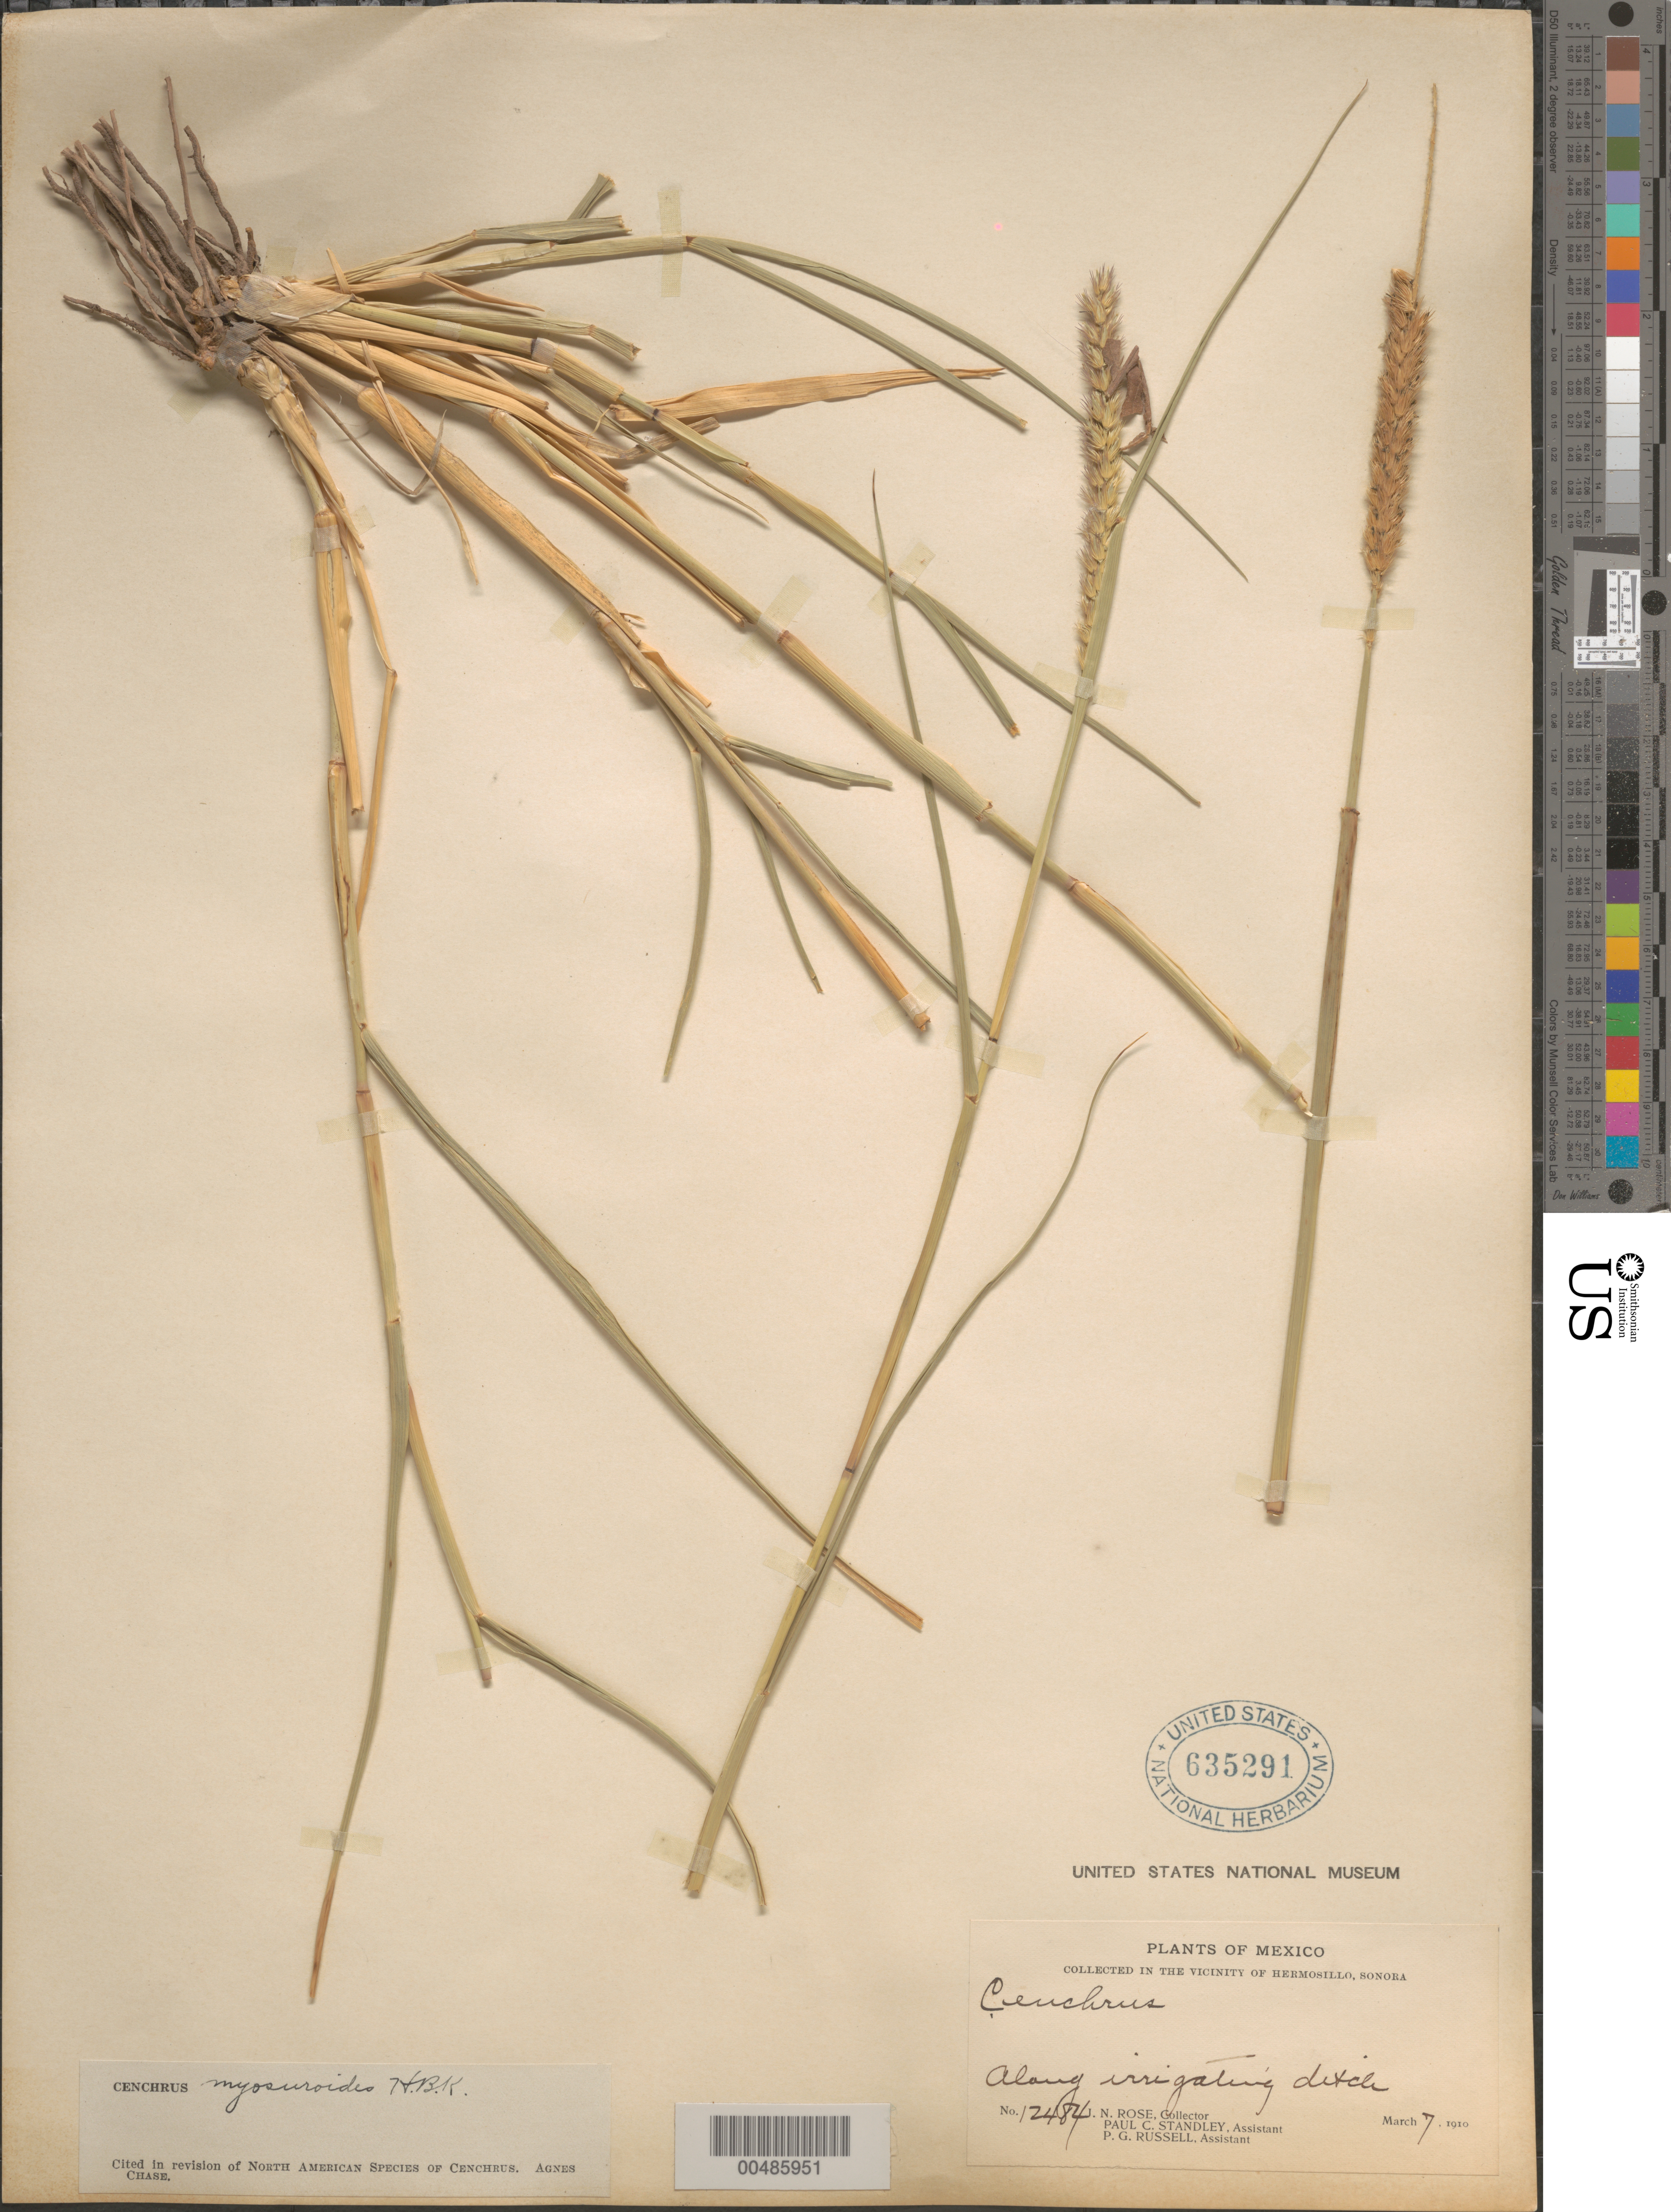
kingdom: Plantae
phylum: Tracheophyta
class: Liliopsida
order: Poales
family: Poaceae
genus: Cenchrus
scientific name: Cenchrus myosuroides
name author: Kunth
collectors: J. N. Rose, P. C. Standley & P. G. Russell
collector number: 12484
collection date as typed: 7 Mar 1910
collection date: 1910-03-07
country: Mexico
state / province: Sonora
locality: Vicinity of Hermosillo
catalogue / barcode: US 635291